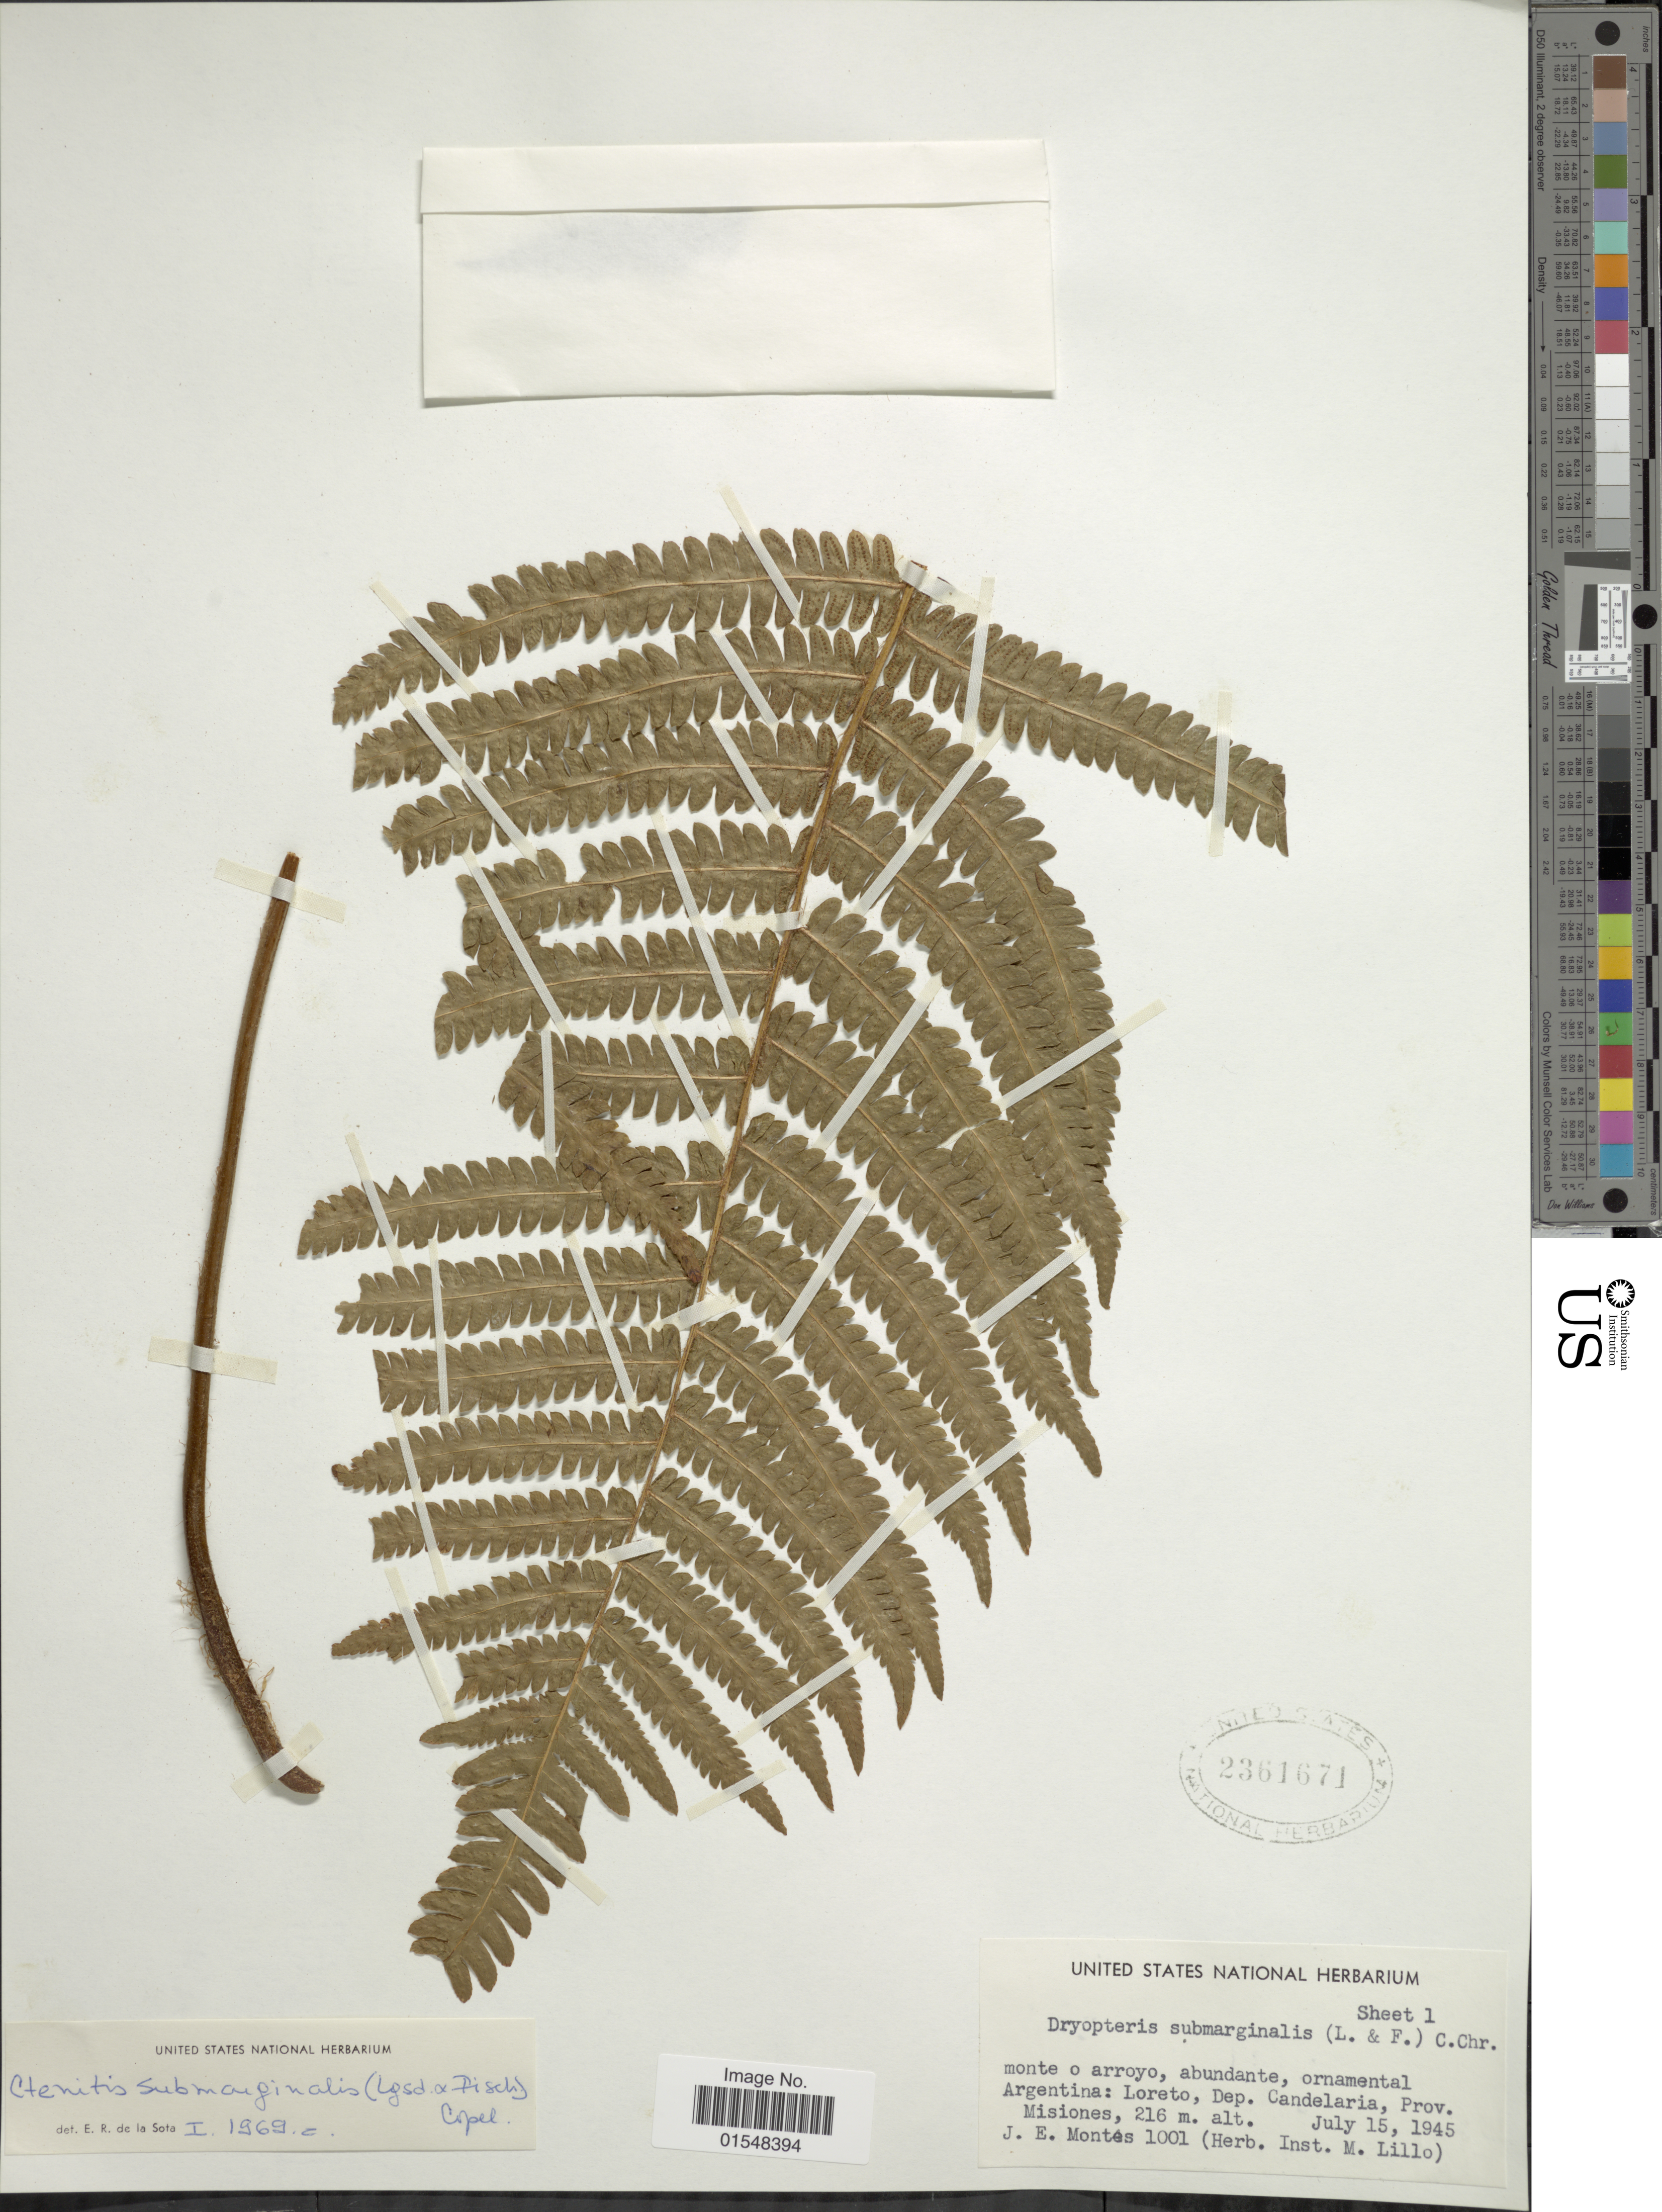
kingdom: Plantae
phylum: Tracheophyta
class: Polypodiopsida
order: Polypodiales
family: Dryopteridaceae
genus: Ctenitis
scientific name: Ctenitis submarginalis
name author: (Langsd. & Fisch.) Ching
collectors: J. E. Montes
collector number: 1001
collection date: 1945-07-15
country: Argentina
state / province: Misiones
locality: Loreto, Dep. Candelaria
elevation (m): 216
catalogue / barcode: US 2361671